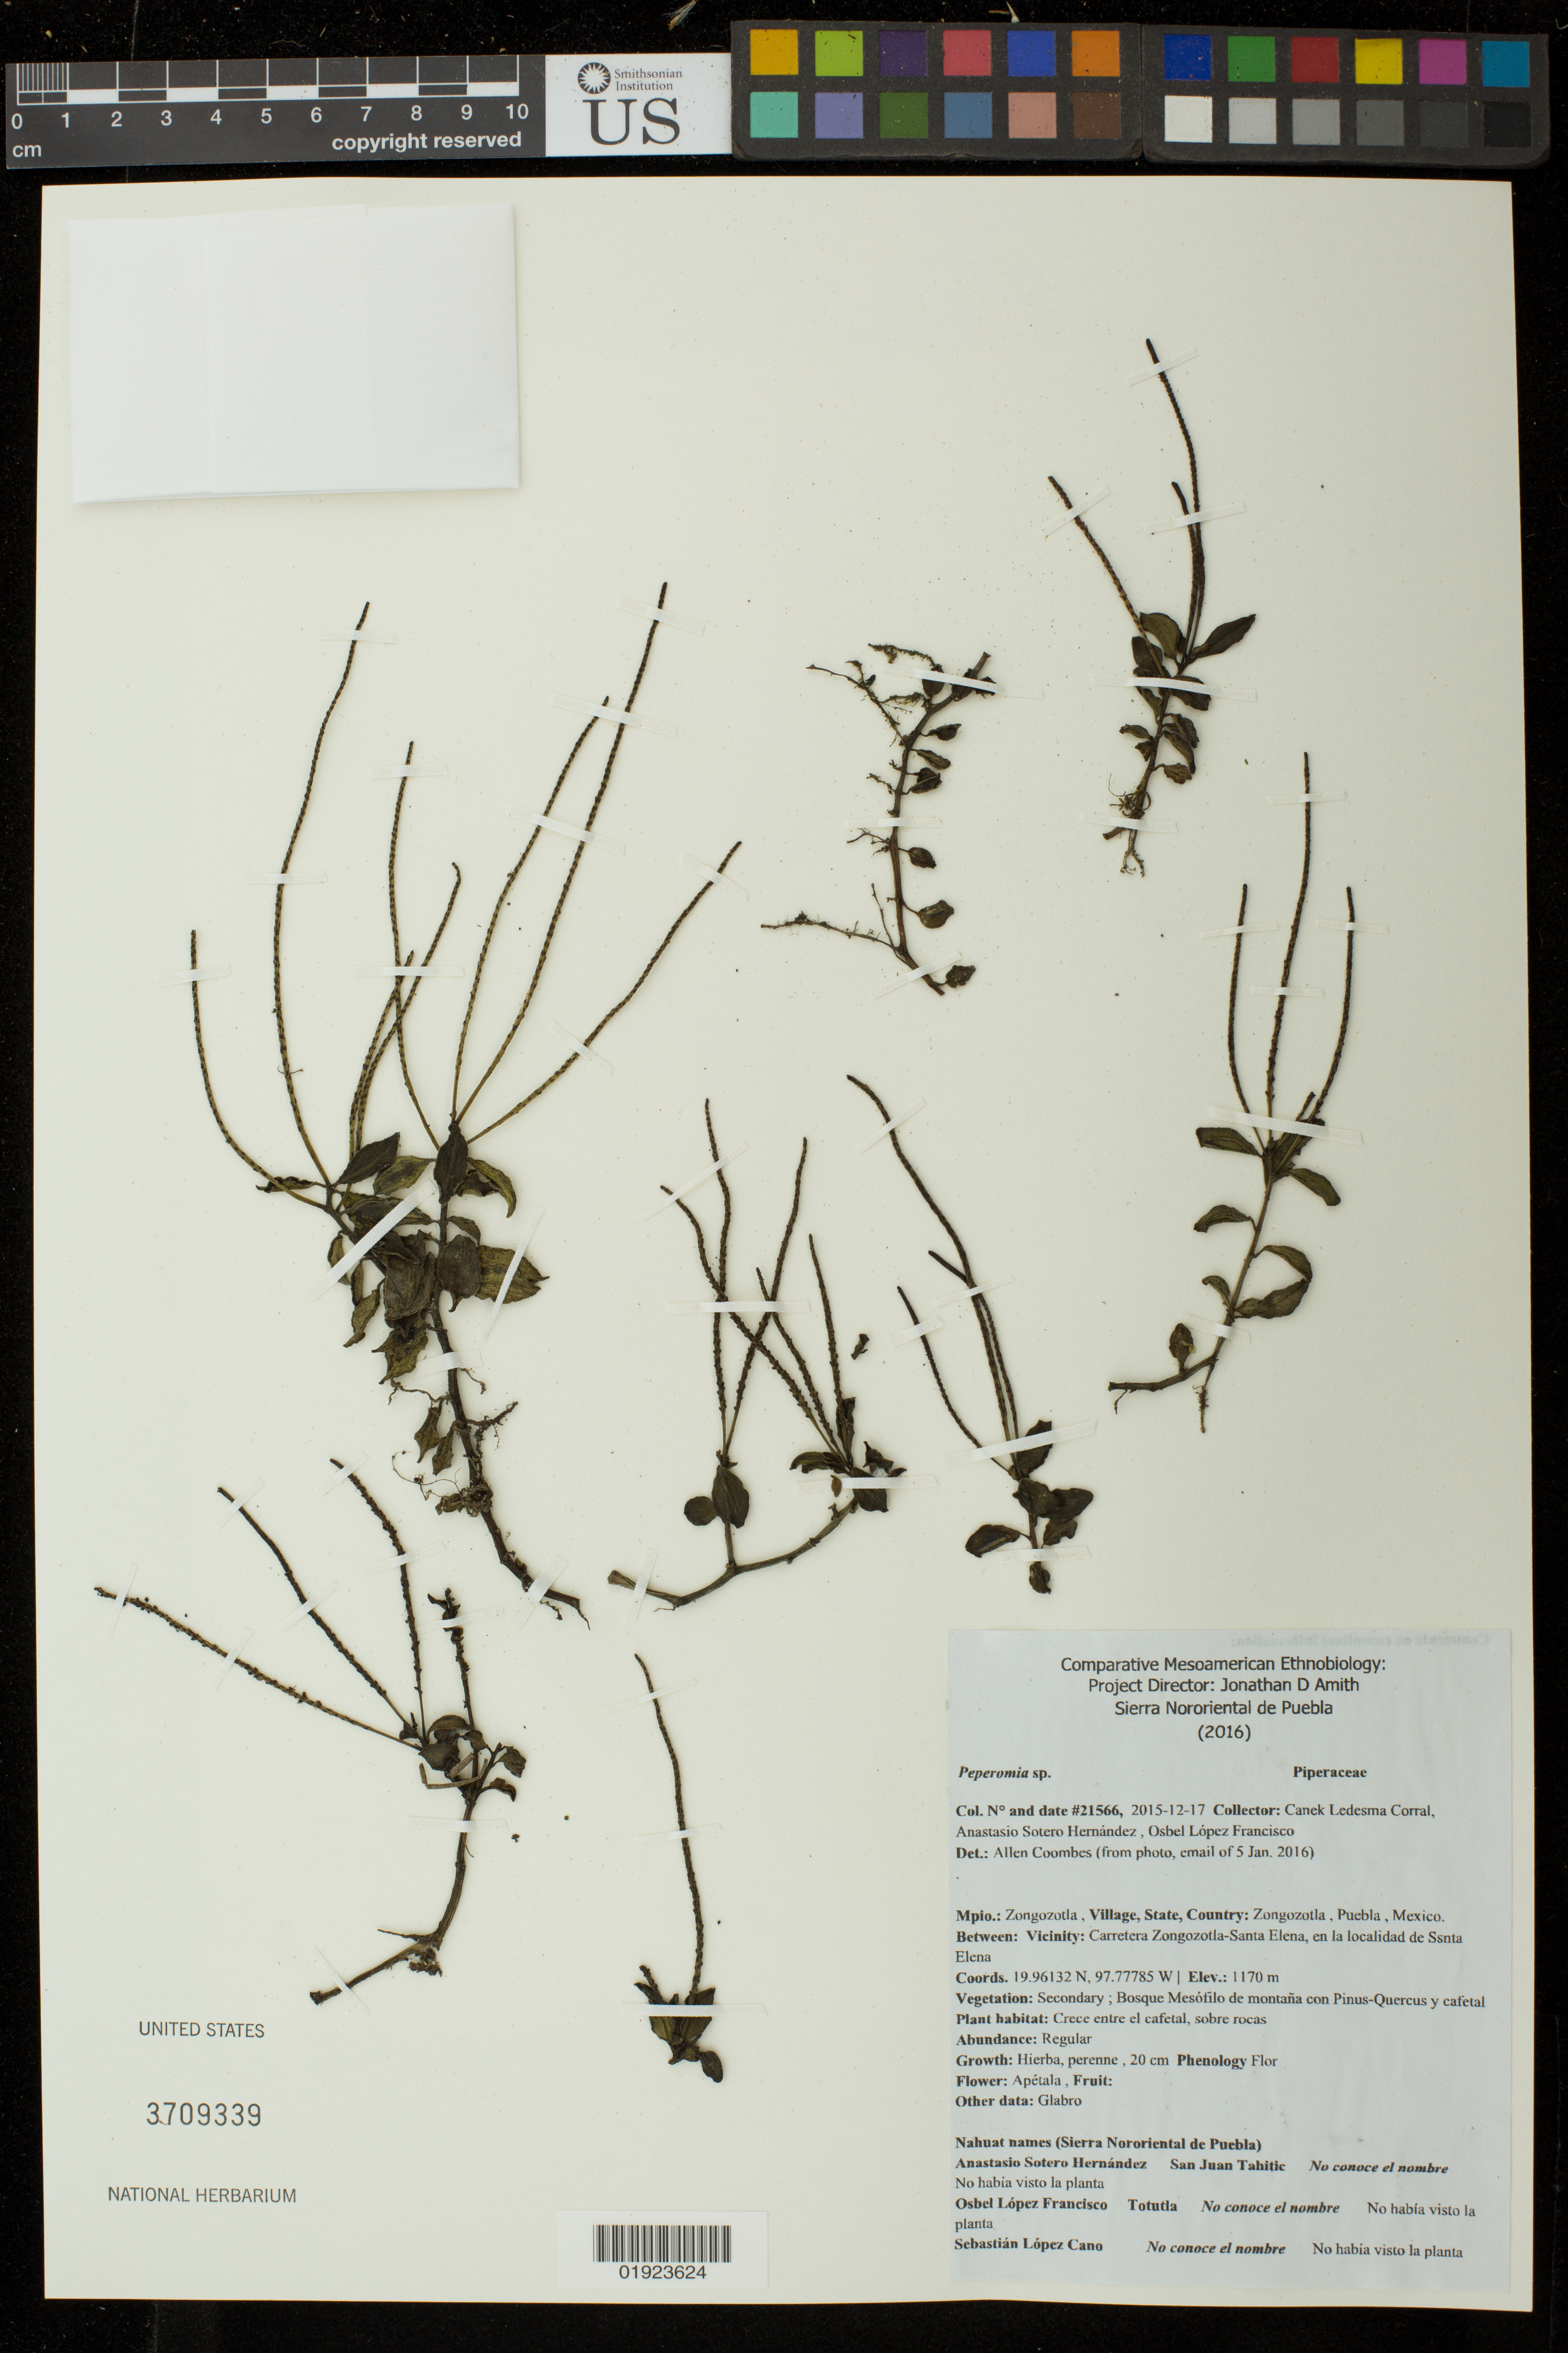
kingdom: Plantae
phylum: Tracheophyta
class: Magnoliopsida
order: Piperales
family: Piperaceae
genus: Peperomia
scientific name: Peperomia sp.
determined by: Coombes, Allen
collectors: Canek Ledesma C., A. Sotero H. & O. Francisco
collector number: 21566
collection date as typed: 2015-12-17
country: Mexico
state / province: Puebla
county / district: Zongozotla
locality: Zongozotla, Puebla, Mexico; Carretera Zongozotla-Santa Elena, en la localidad de Ssnta Elena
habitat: Secondary; Bosque mesofilo de montana con Pinus-Quercus y cafetal, crece entre el cafetal, sobre rocas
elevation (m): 1170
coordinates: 19.96132N, 97.77785W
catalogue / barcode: US 3709339